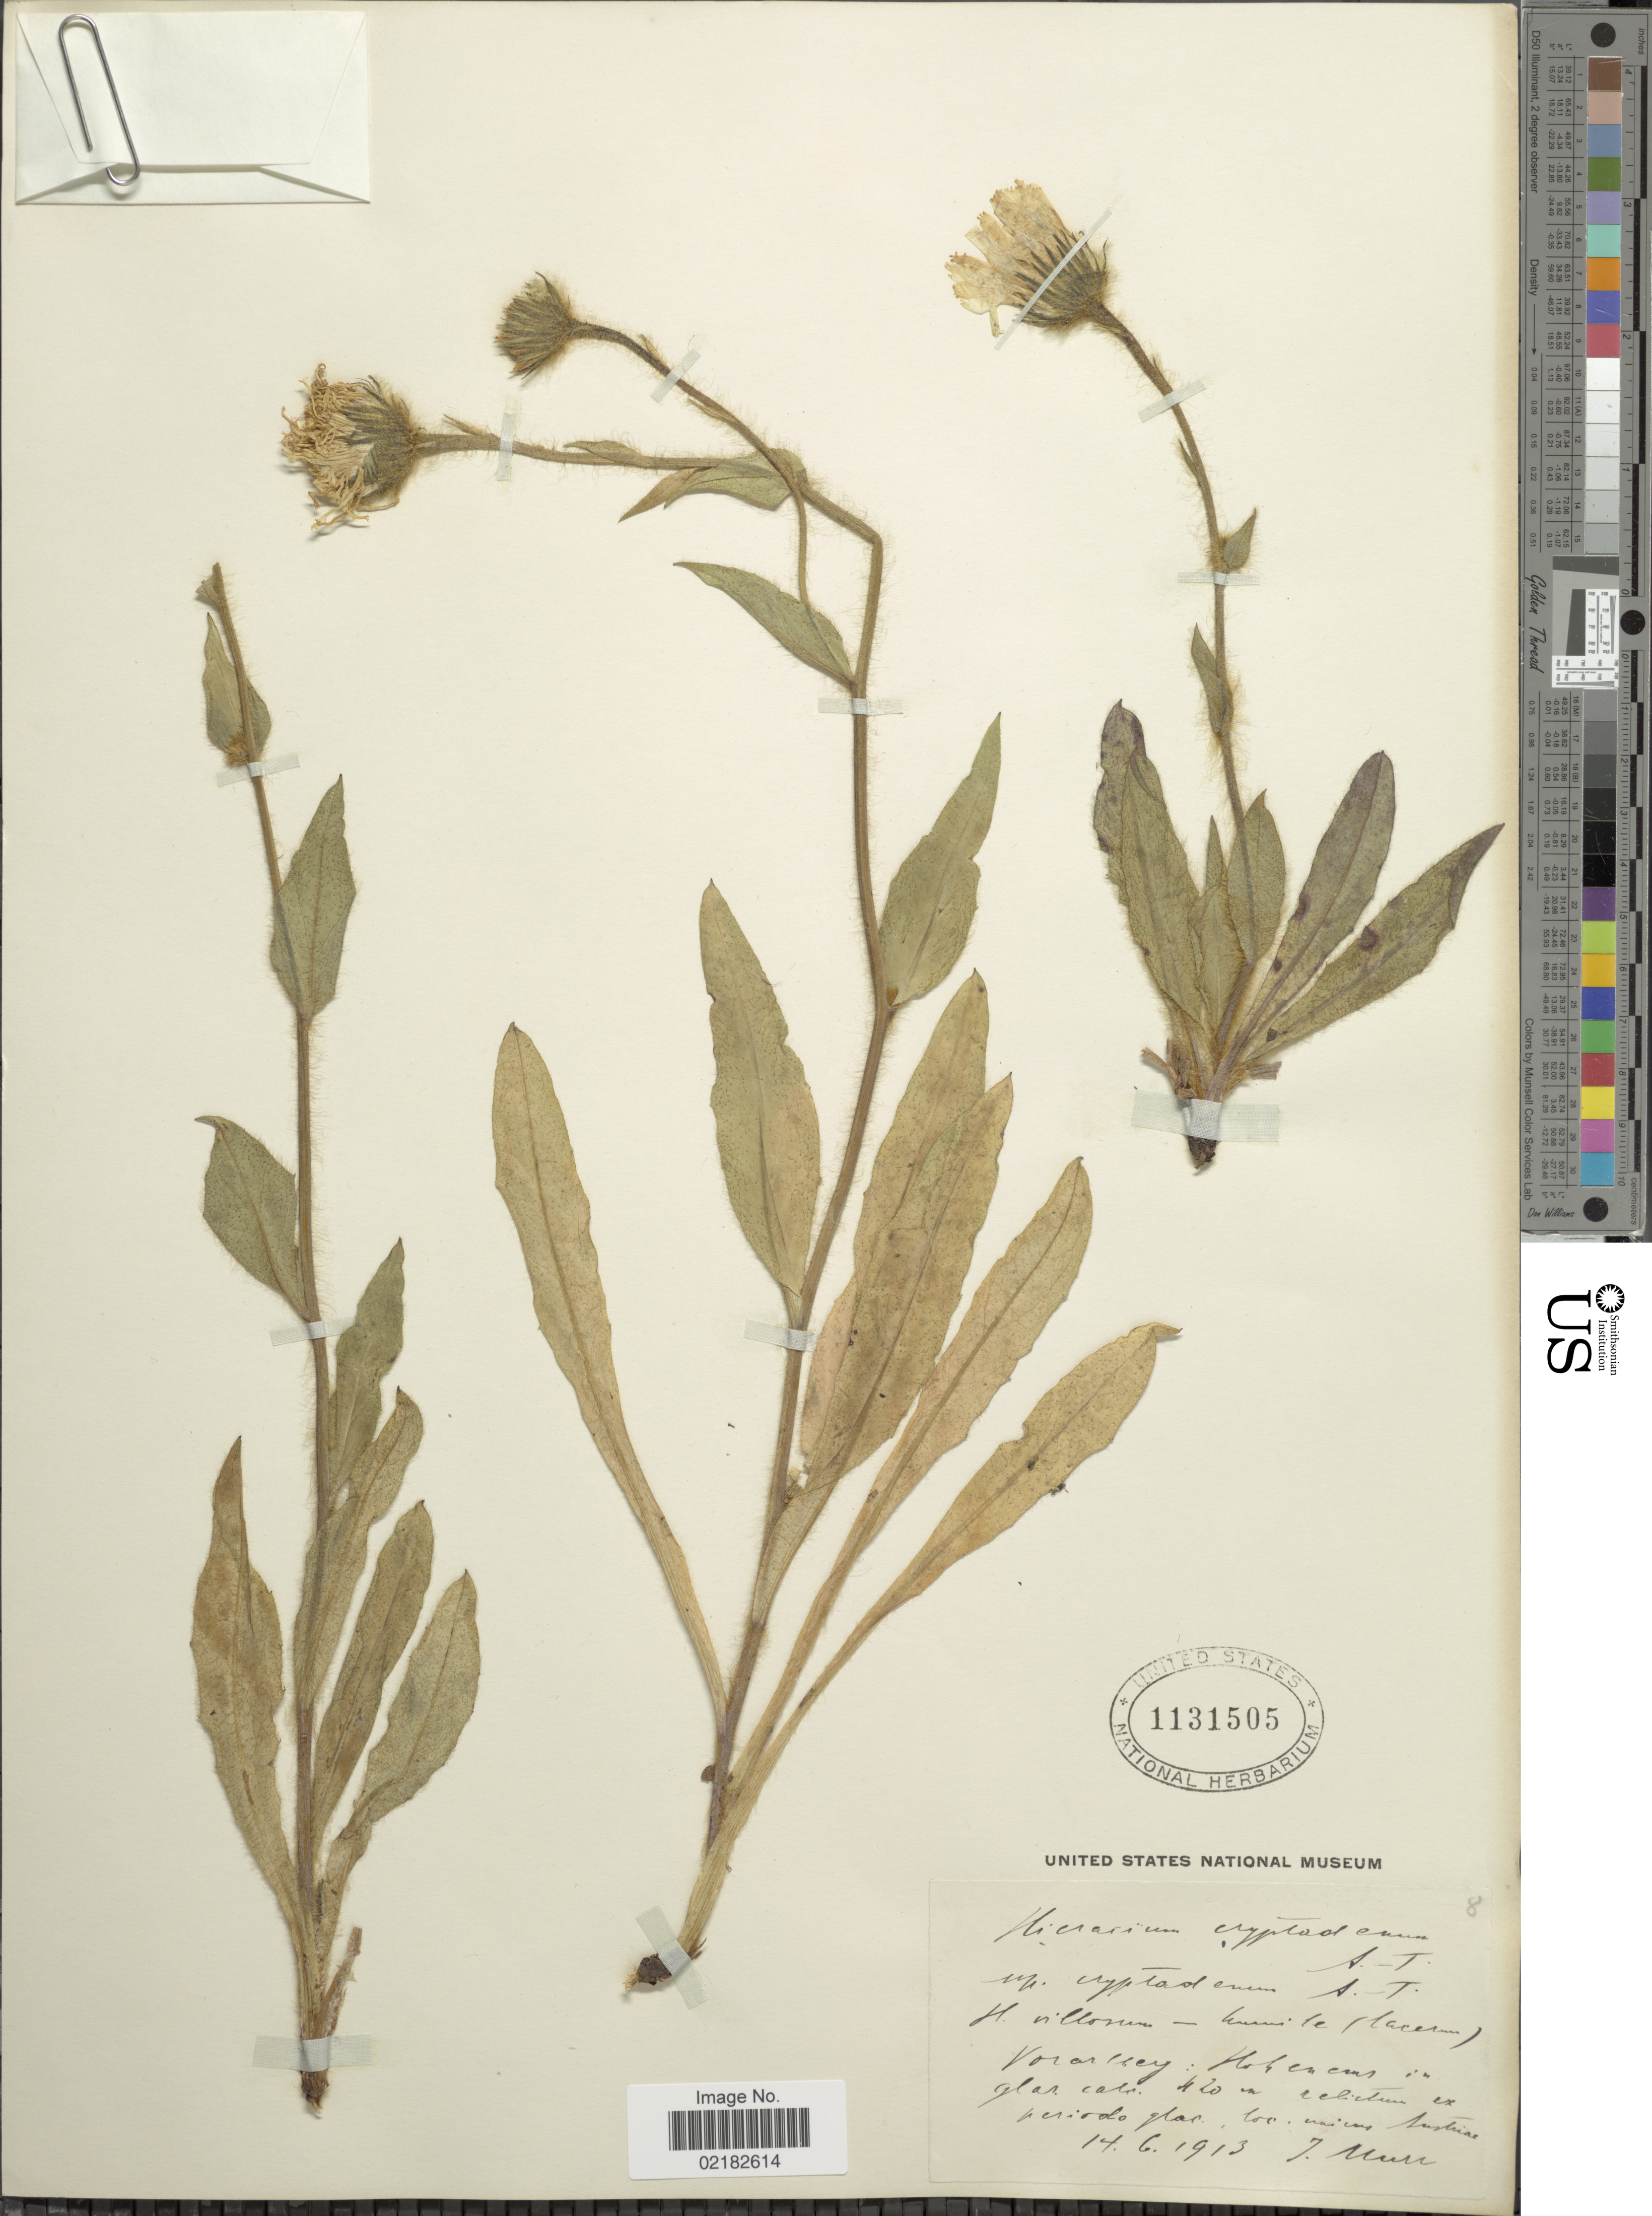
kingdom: Plantae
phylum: Tracheophyta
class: Magnoliopsida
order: Asterales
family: Asteraceae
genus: Hieracium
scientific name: Hieracium cryptadenum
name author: Arvet-Touvet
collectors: J. Murr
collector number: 8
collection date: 1913-06-14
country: Austria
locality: Vorarlberg, Hohenems [illegible text]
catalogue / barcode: US 1131505